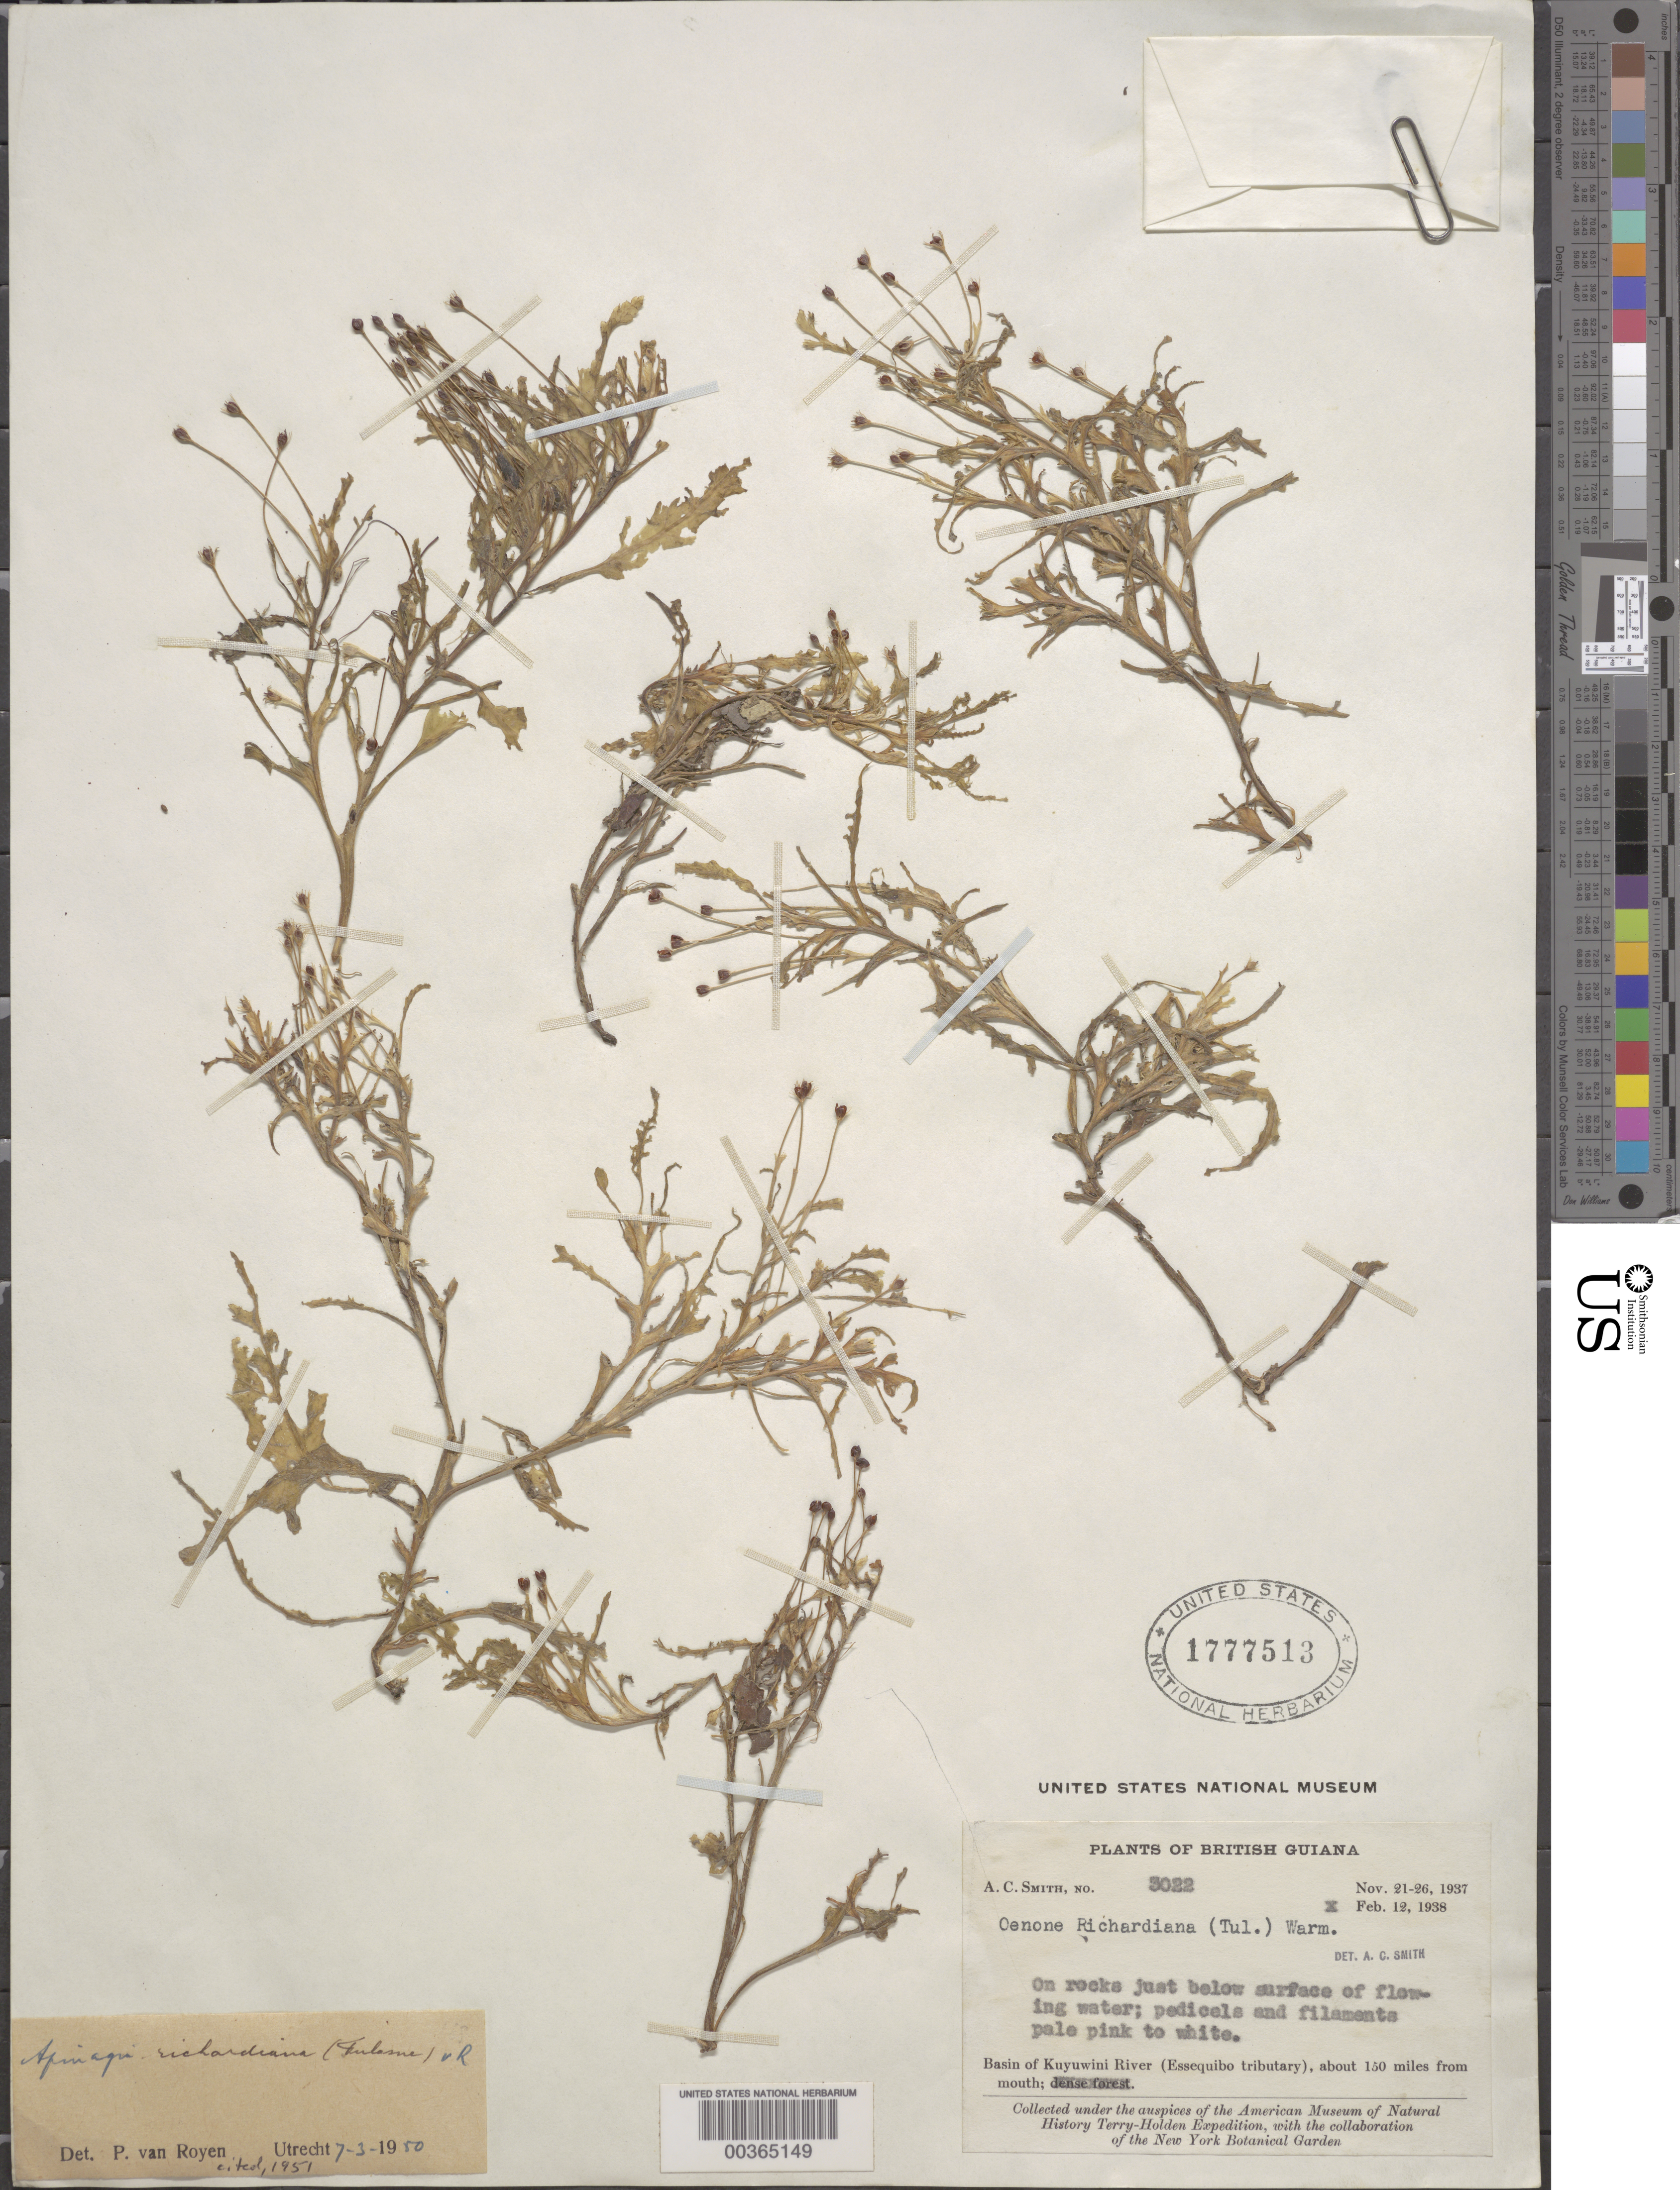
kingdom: Plantae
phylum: Tracheophyta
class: Magnoliopsida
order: Malpighiales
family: Podostemaceae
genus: Apinagia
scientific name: Apinagia richardiana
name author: (Tul.) P. Royen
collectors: A. C. Smith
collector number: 3022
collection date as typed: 12 Feb 1938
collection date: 1938-02-12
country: Guyana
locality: Basin of kuyuwini river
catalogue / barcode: US 1777513